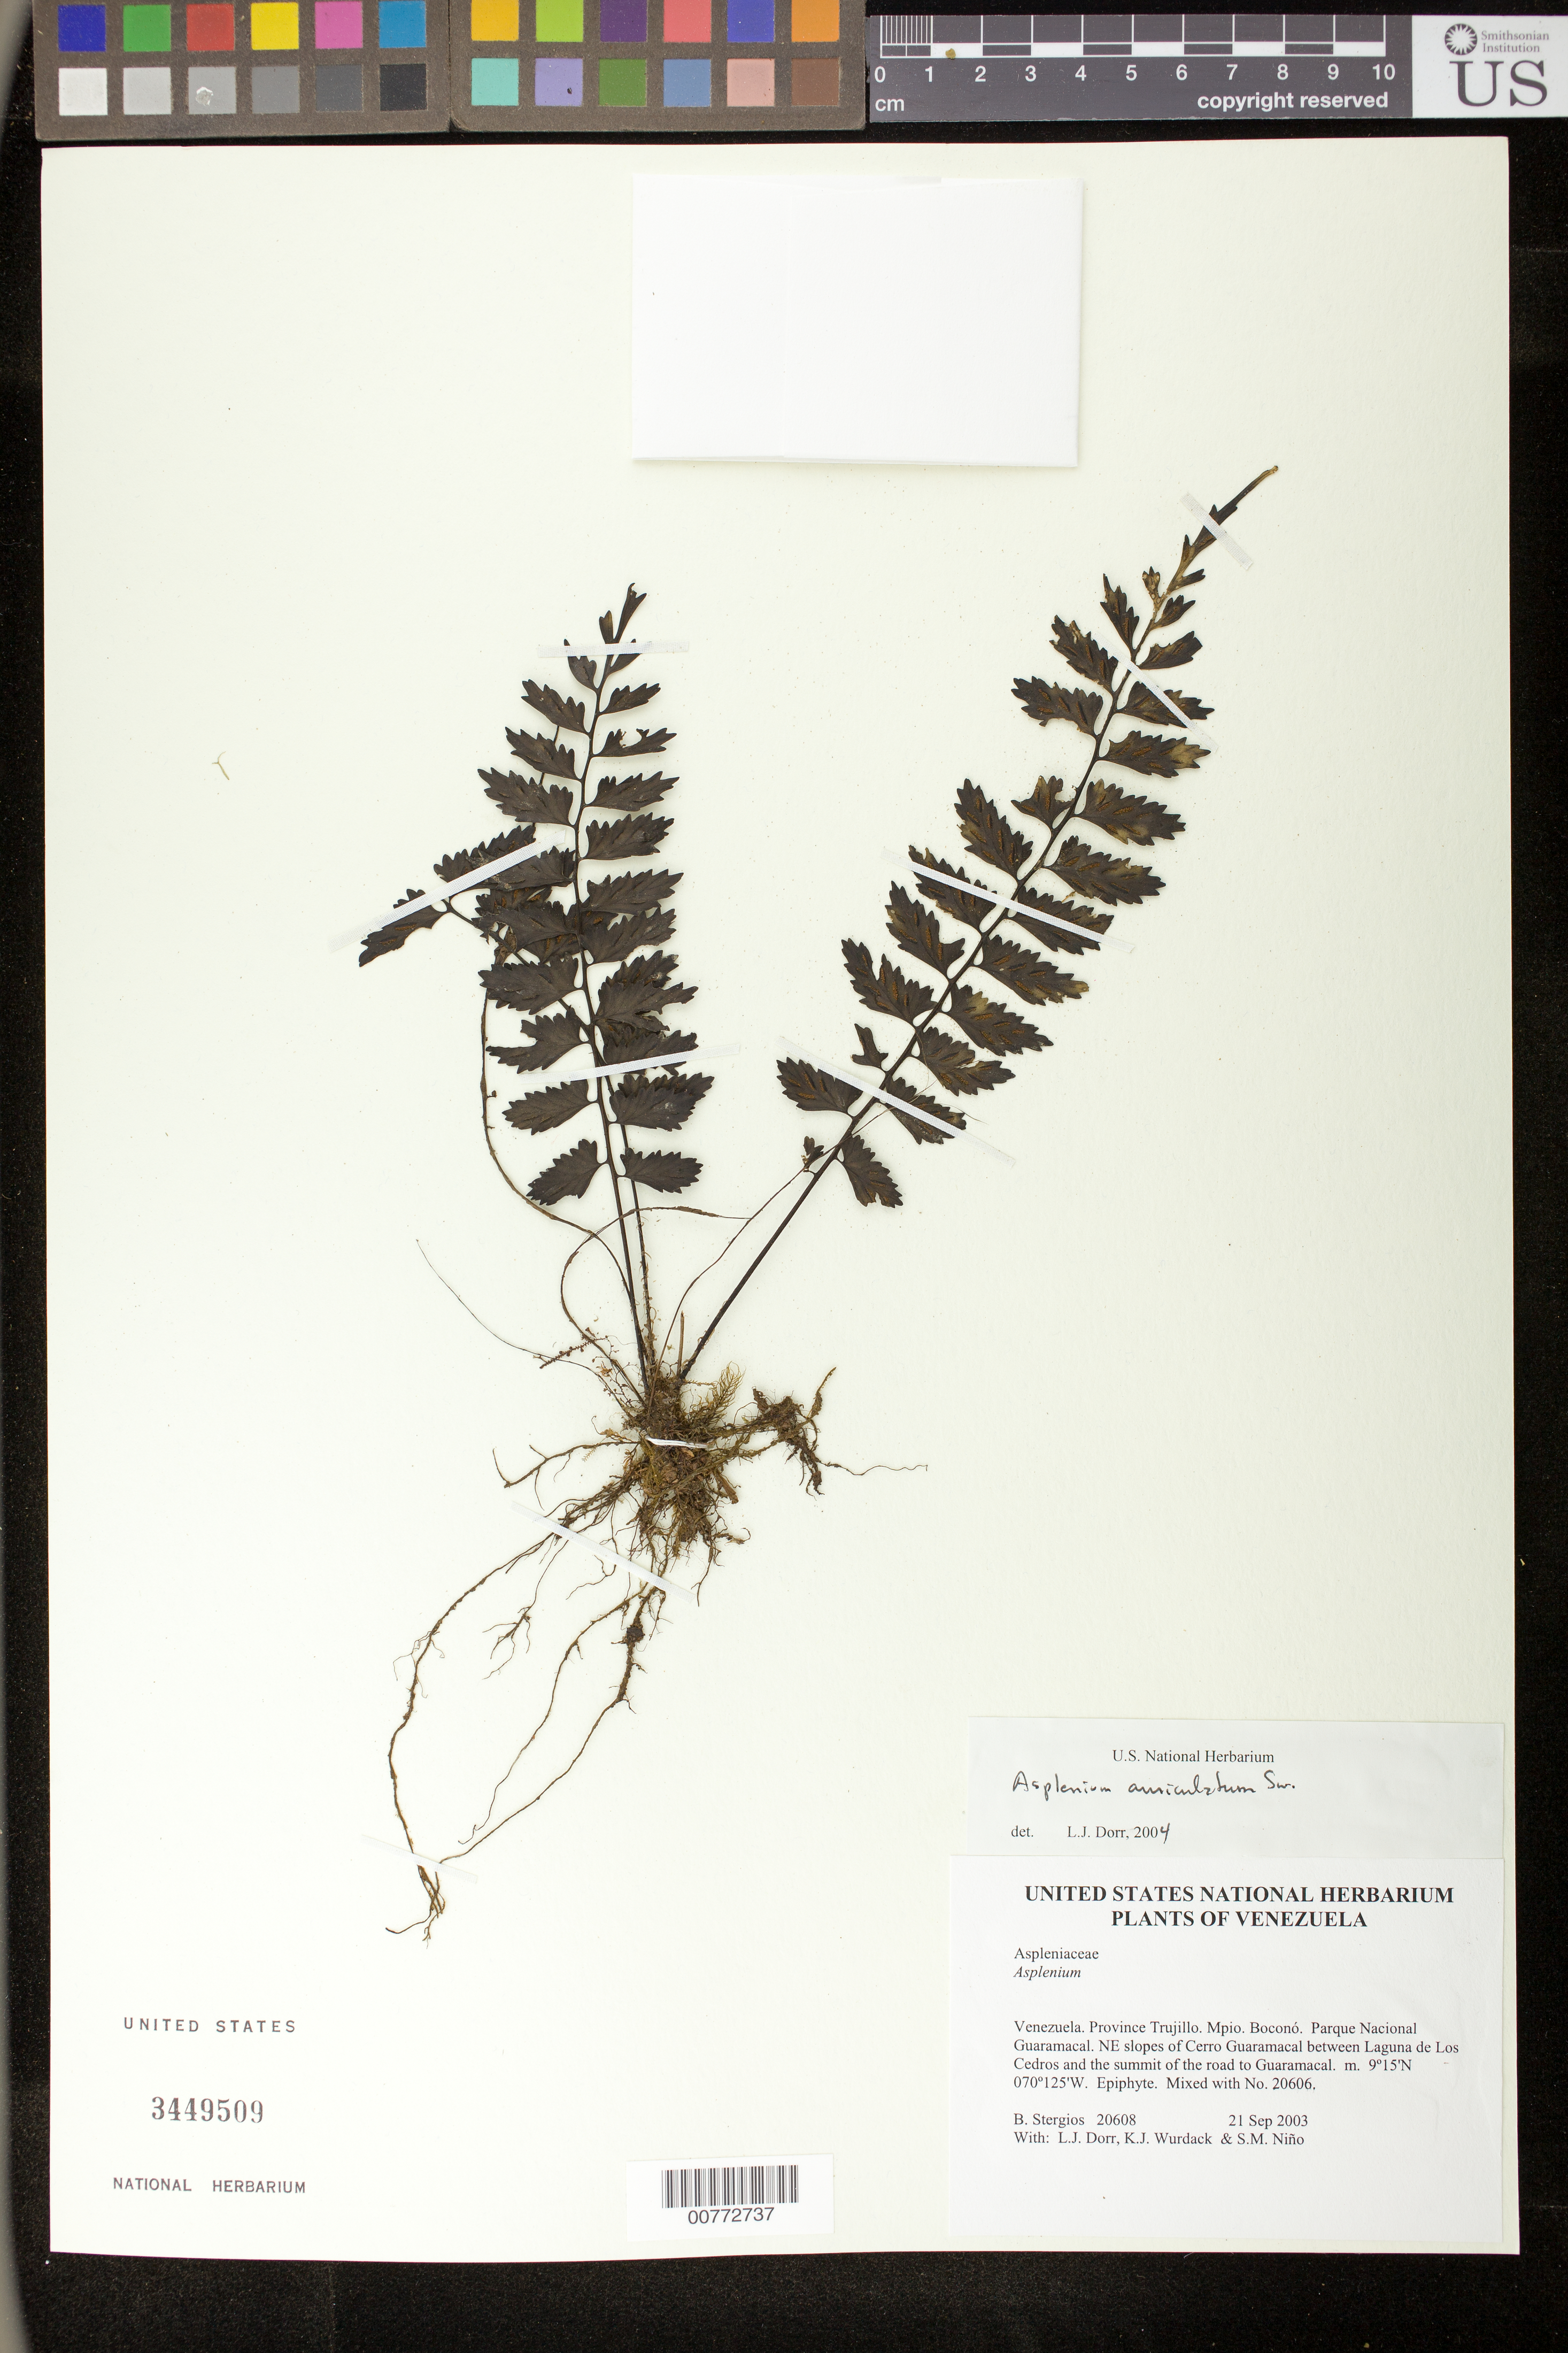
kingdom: Plantae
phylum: Tracheophyta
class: Polypodiopsida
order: Polypodiales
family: Aspleniaceae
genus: Asplenium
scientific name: Asplenium auriculatum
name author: Sw.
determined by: Dorr, L. J., (BOT), Smithsonian Institution - National Museum of Natural History (UNITED STATES)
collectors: B. G. Stergios, L. J. Dorr, K. Wurdack & S. M. Niño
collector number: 20608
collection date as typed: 21 Sep 2003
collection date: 2003-09-21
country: Venezuela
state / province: Trujillo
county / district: Boconó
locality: Parque Nacional Guaramacal. NE slopes of Cerro Guaramacal between Laguna de Los Cedros and the summit of the road to Guaramacal.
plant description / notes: PORT, US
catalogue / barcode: US 3449509